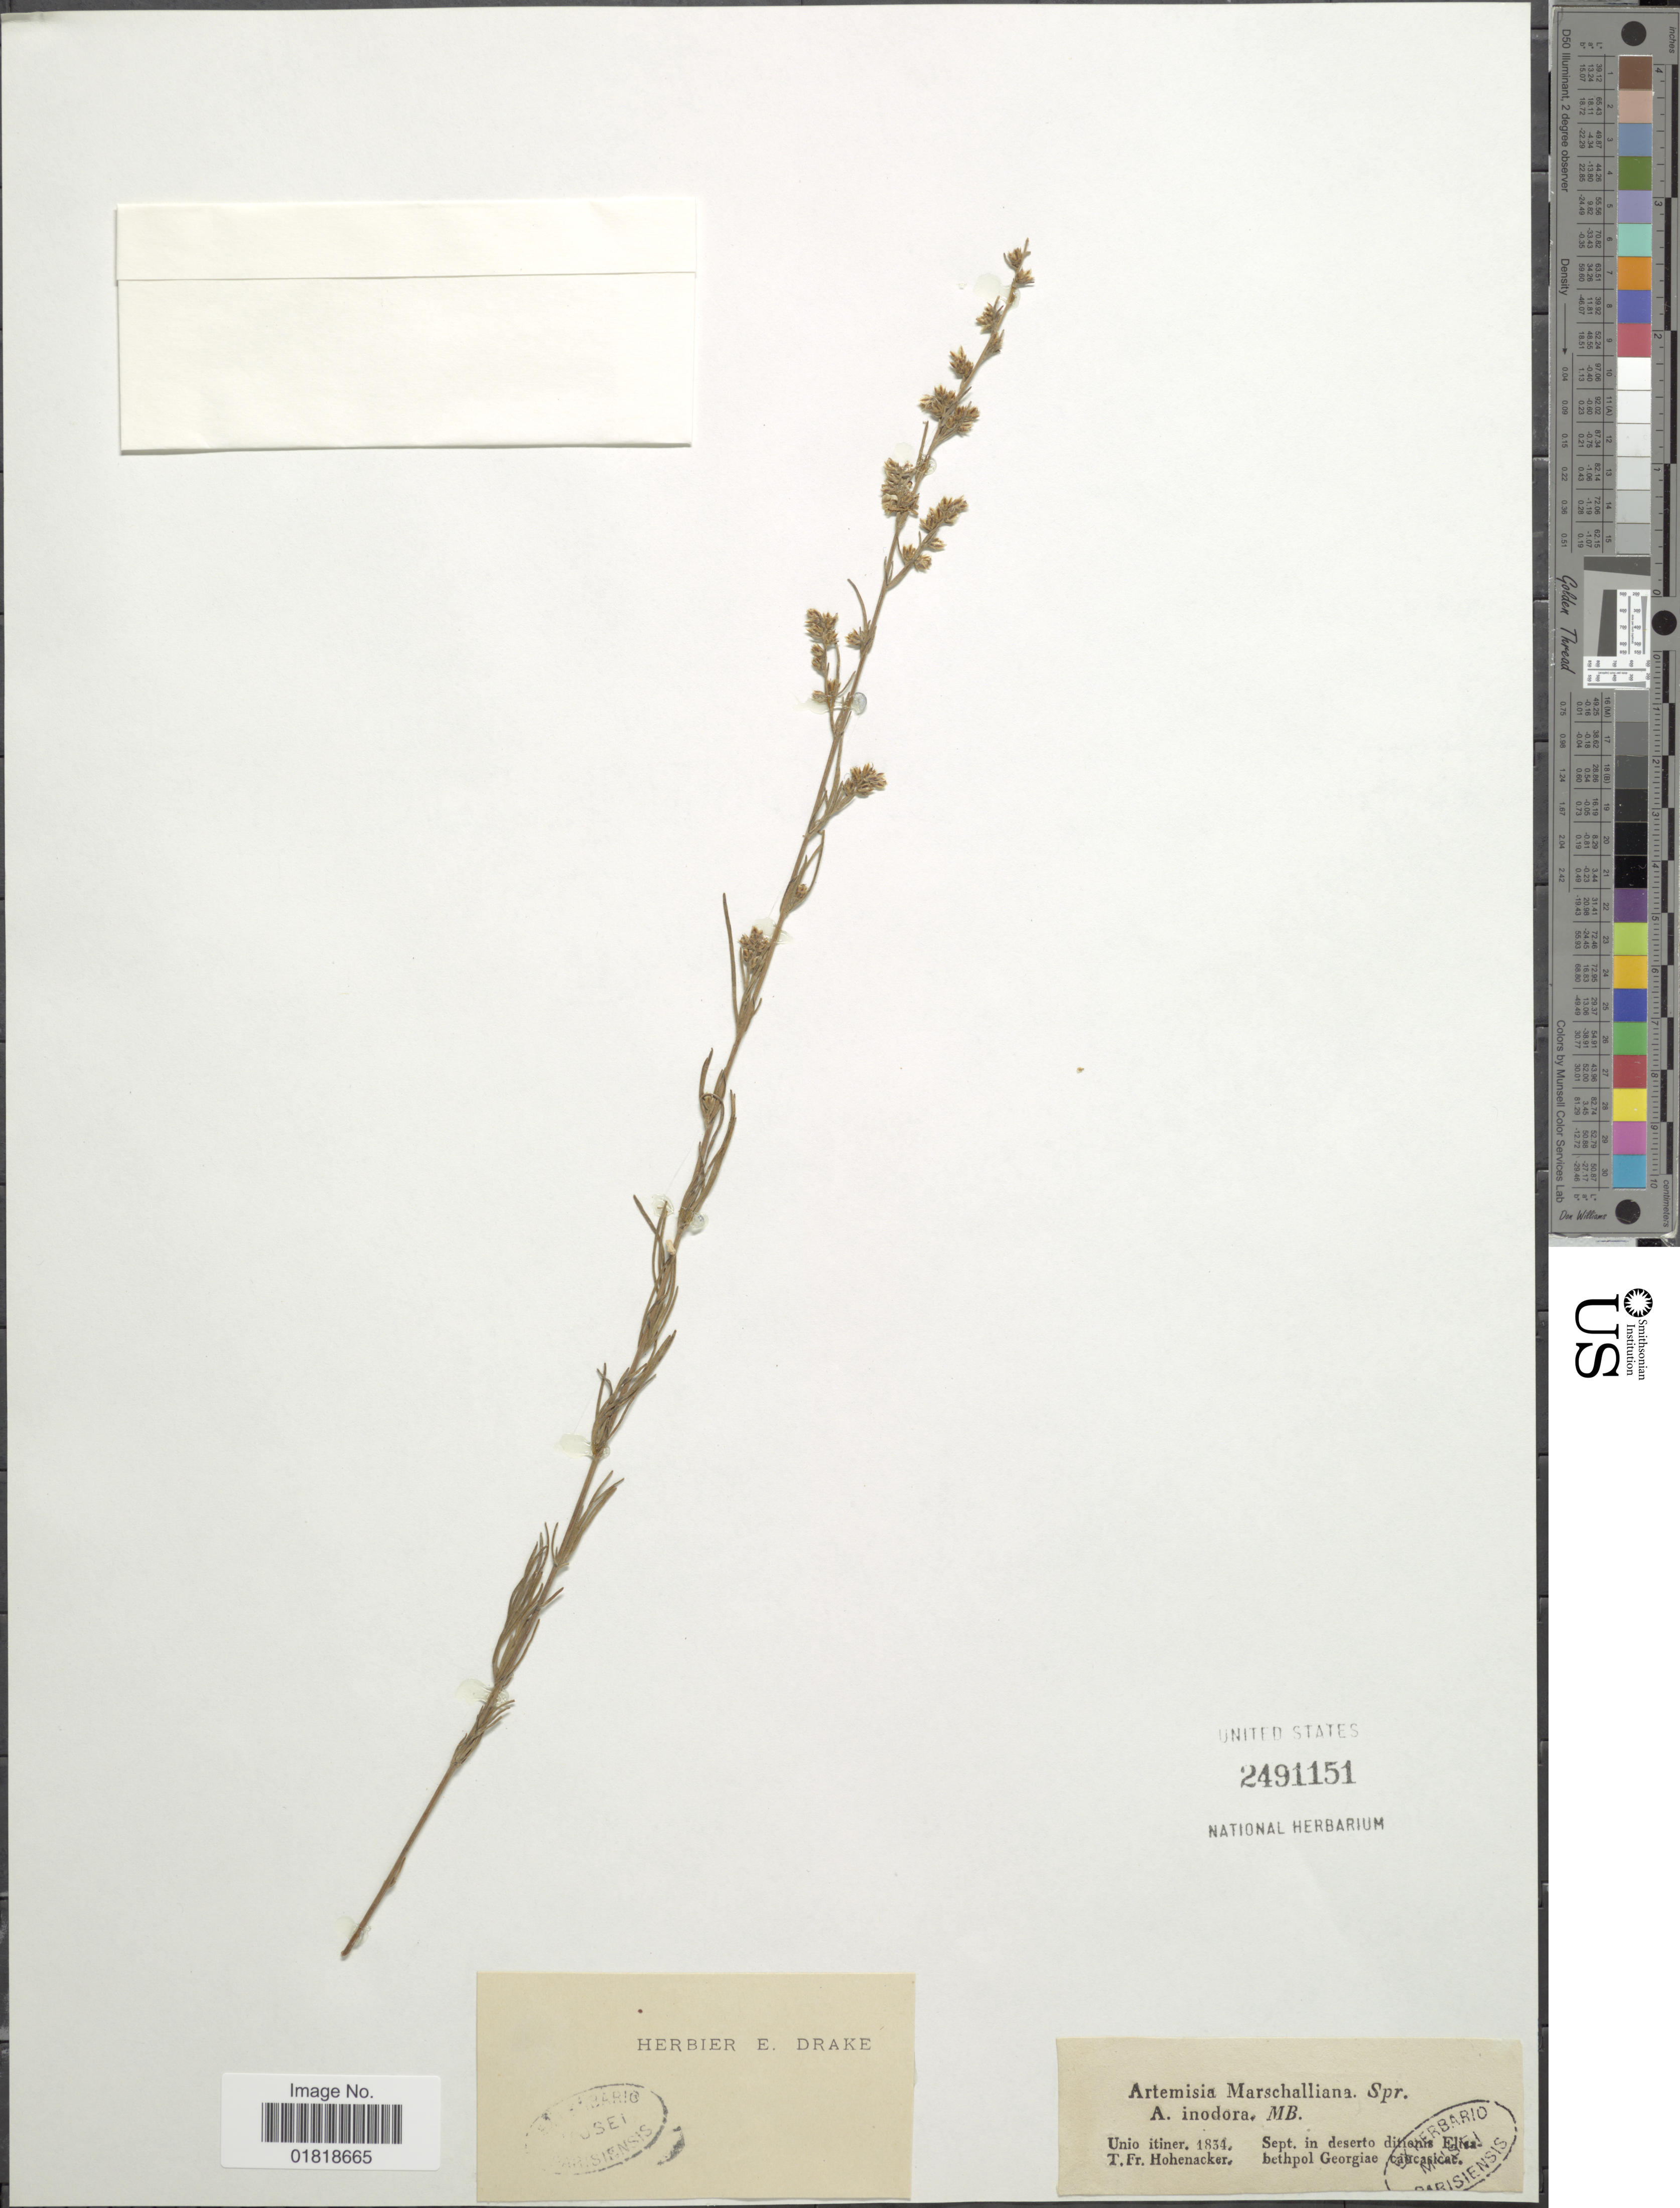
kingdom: Plantae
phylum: Tracheophyta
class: Magnoliopsida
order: Asterales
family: Asteraceae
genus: Artemisia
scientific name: Artemisia inodora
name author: Mill.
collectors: R. F. Hohenacker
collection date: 1834-09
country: Georgia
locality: In derserto titinien Elisabethpol Georgiae caudicae [interpreted]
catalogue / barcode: US 2491151